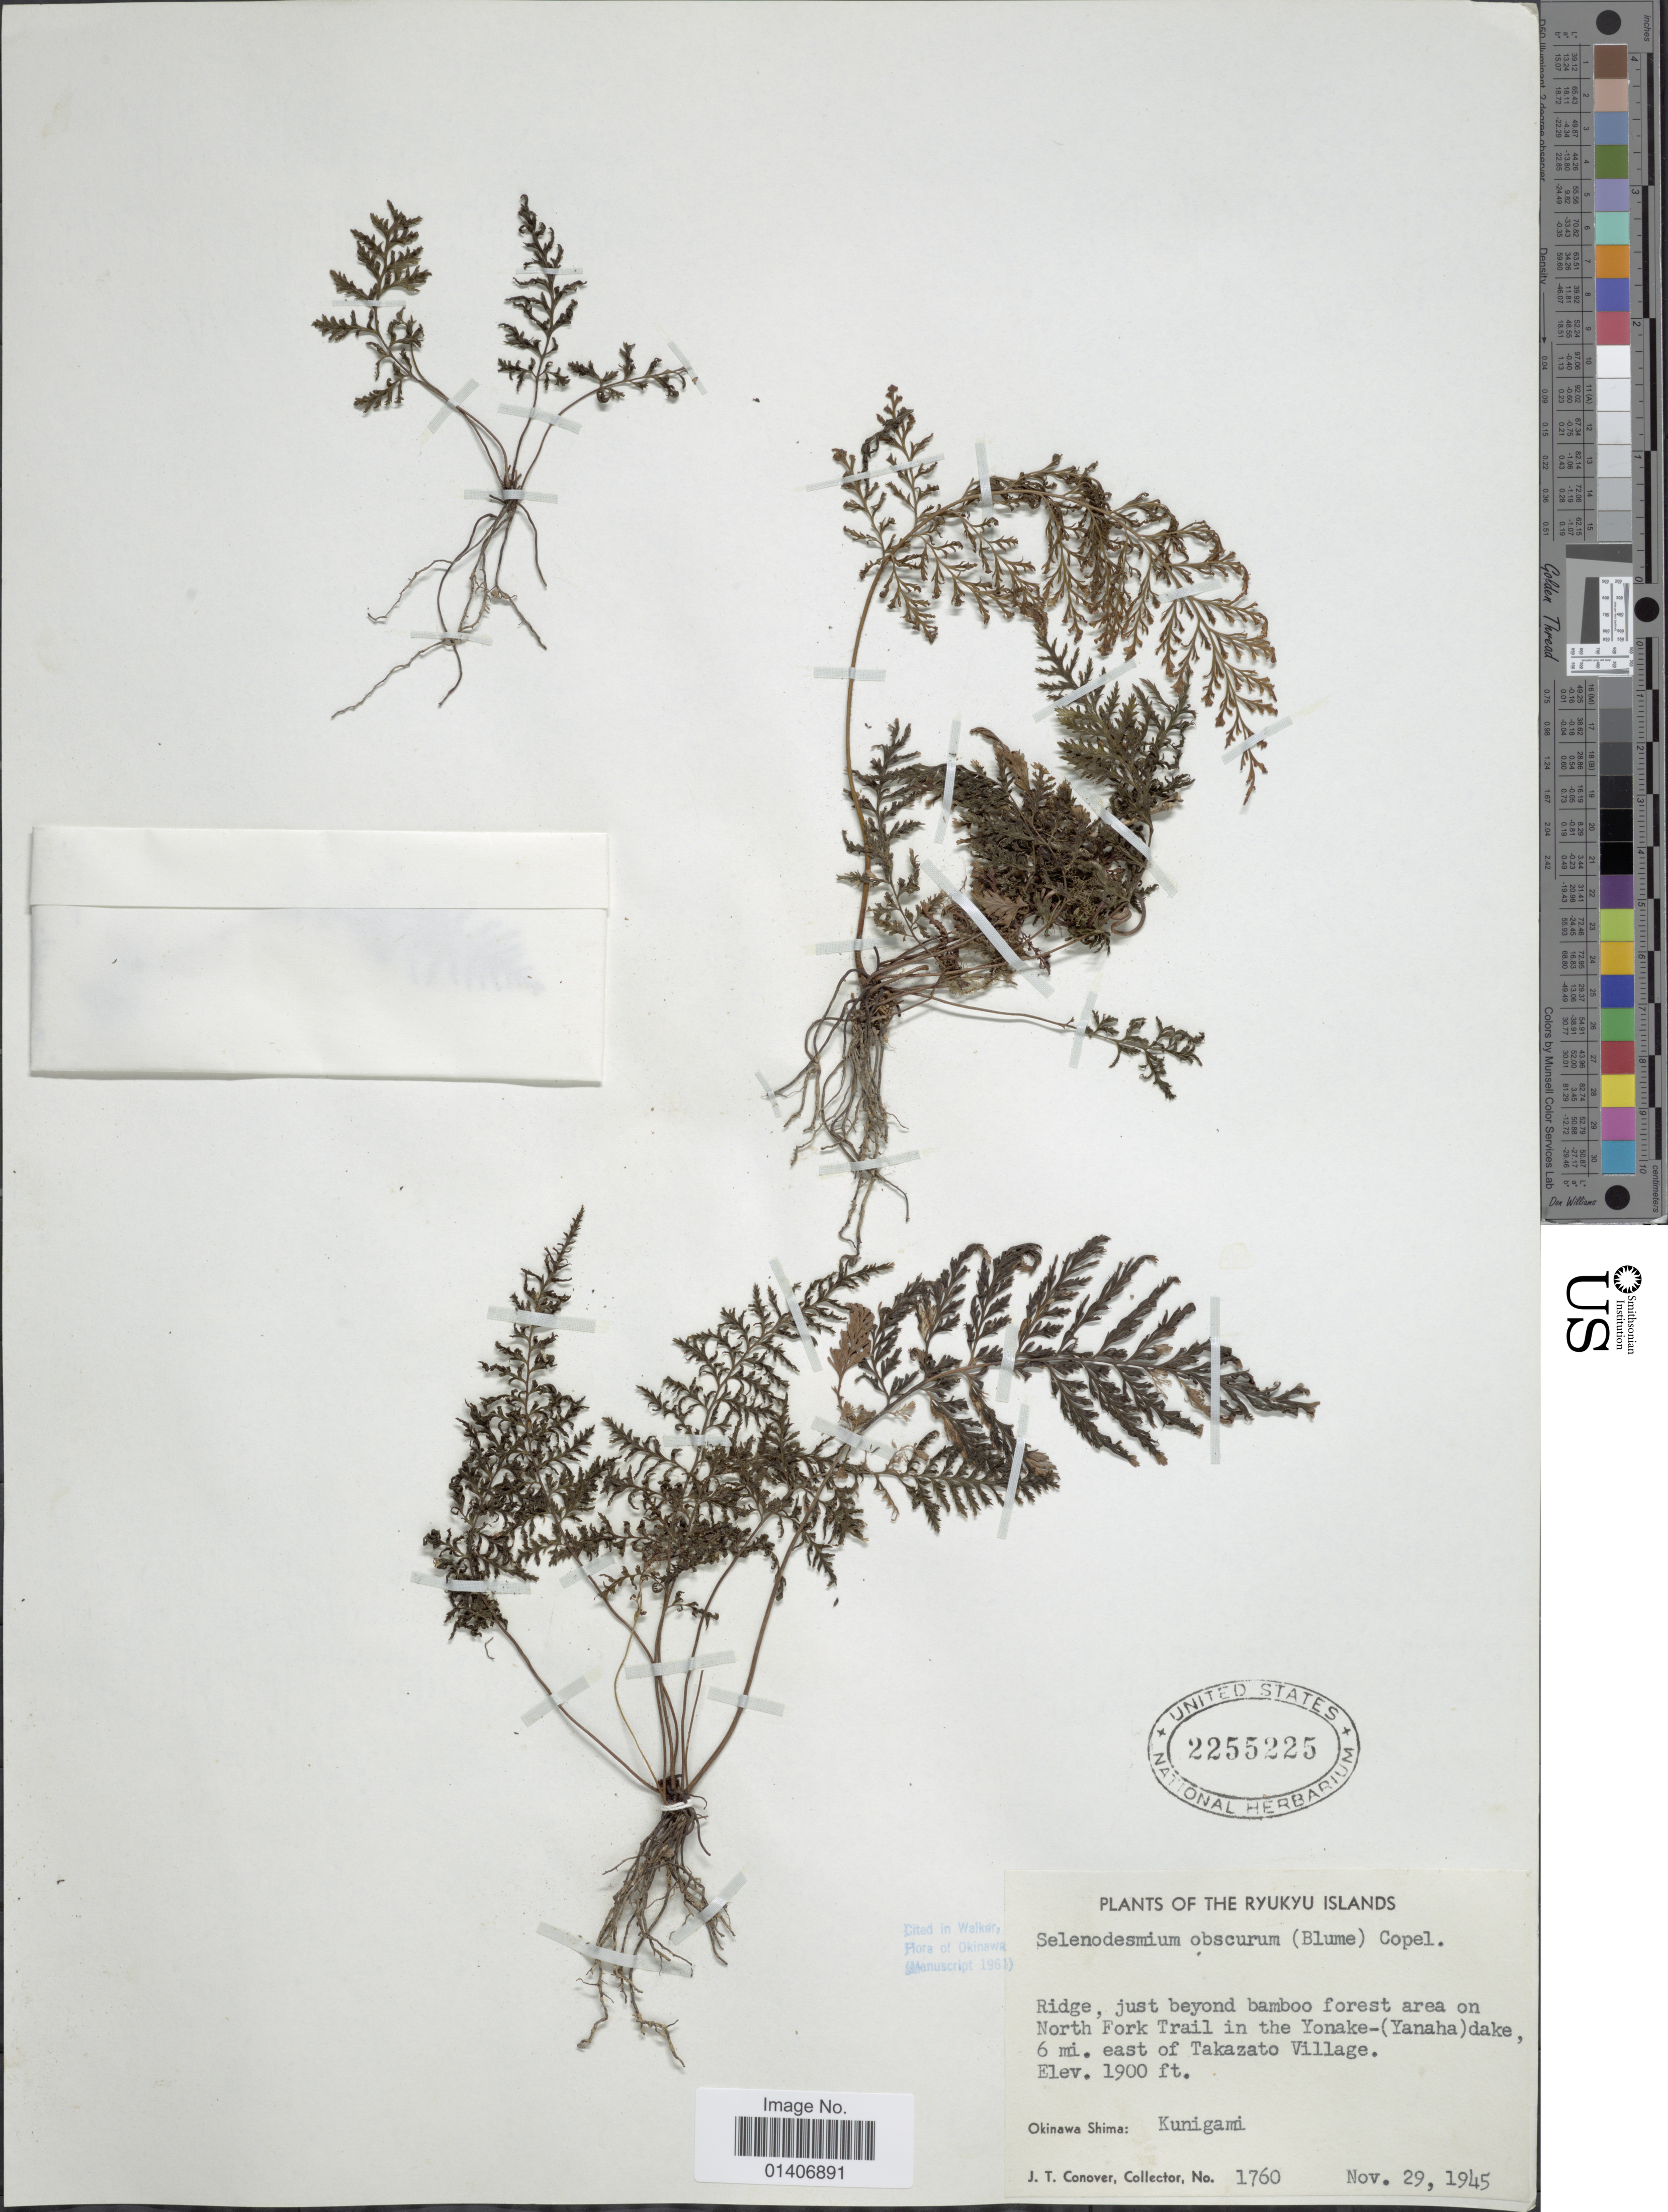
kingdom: Plantae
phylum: Tracheophyta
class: Polypodiopsida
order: Hymenophyllales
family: Hymenophyllaceae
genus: Abrodictyum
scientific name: Abrodictyum obscurum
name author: (Blume) Ebihara & K. Iwats.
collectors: J. T. Conover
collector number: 1760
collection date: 1945-11-29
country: Japan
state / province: Okinawa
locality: The Ryukyu Island, Ridge, just beyond bamboo forest area on North Fork Trail in the TYonake-(Yanaha) dake, 6 mi. east of Takazato Village, Okinawa Shima: Kunigami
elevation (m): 579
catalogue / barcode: US 2255225